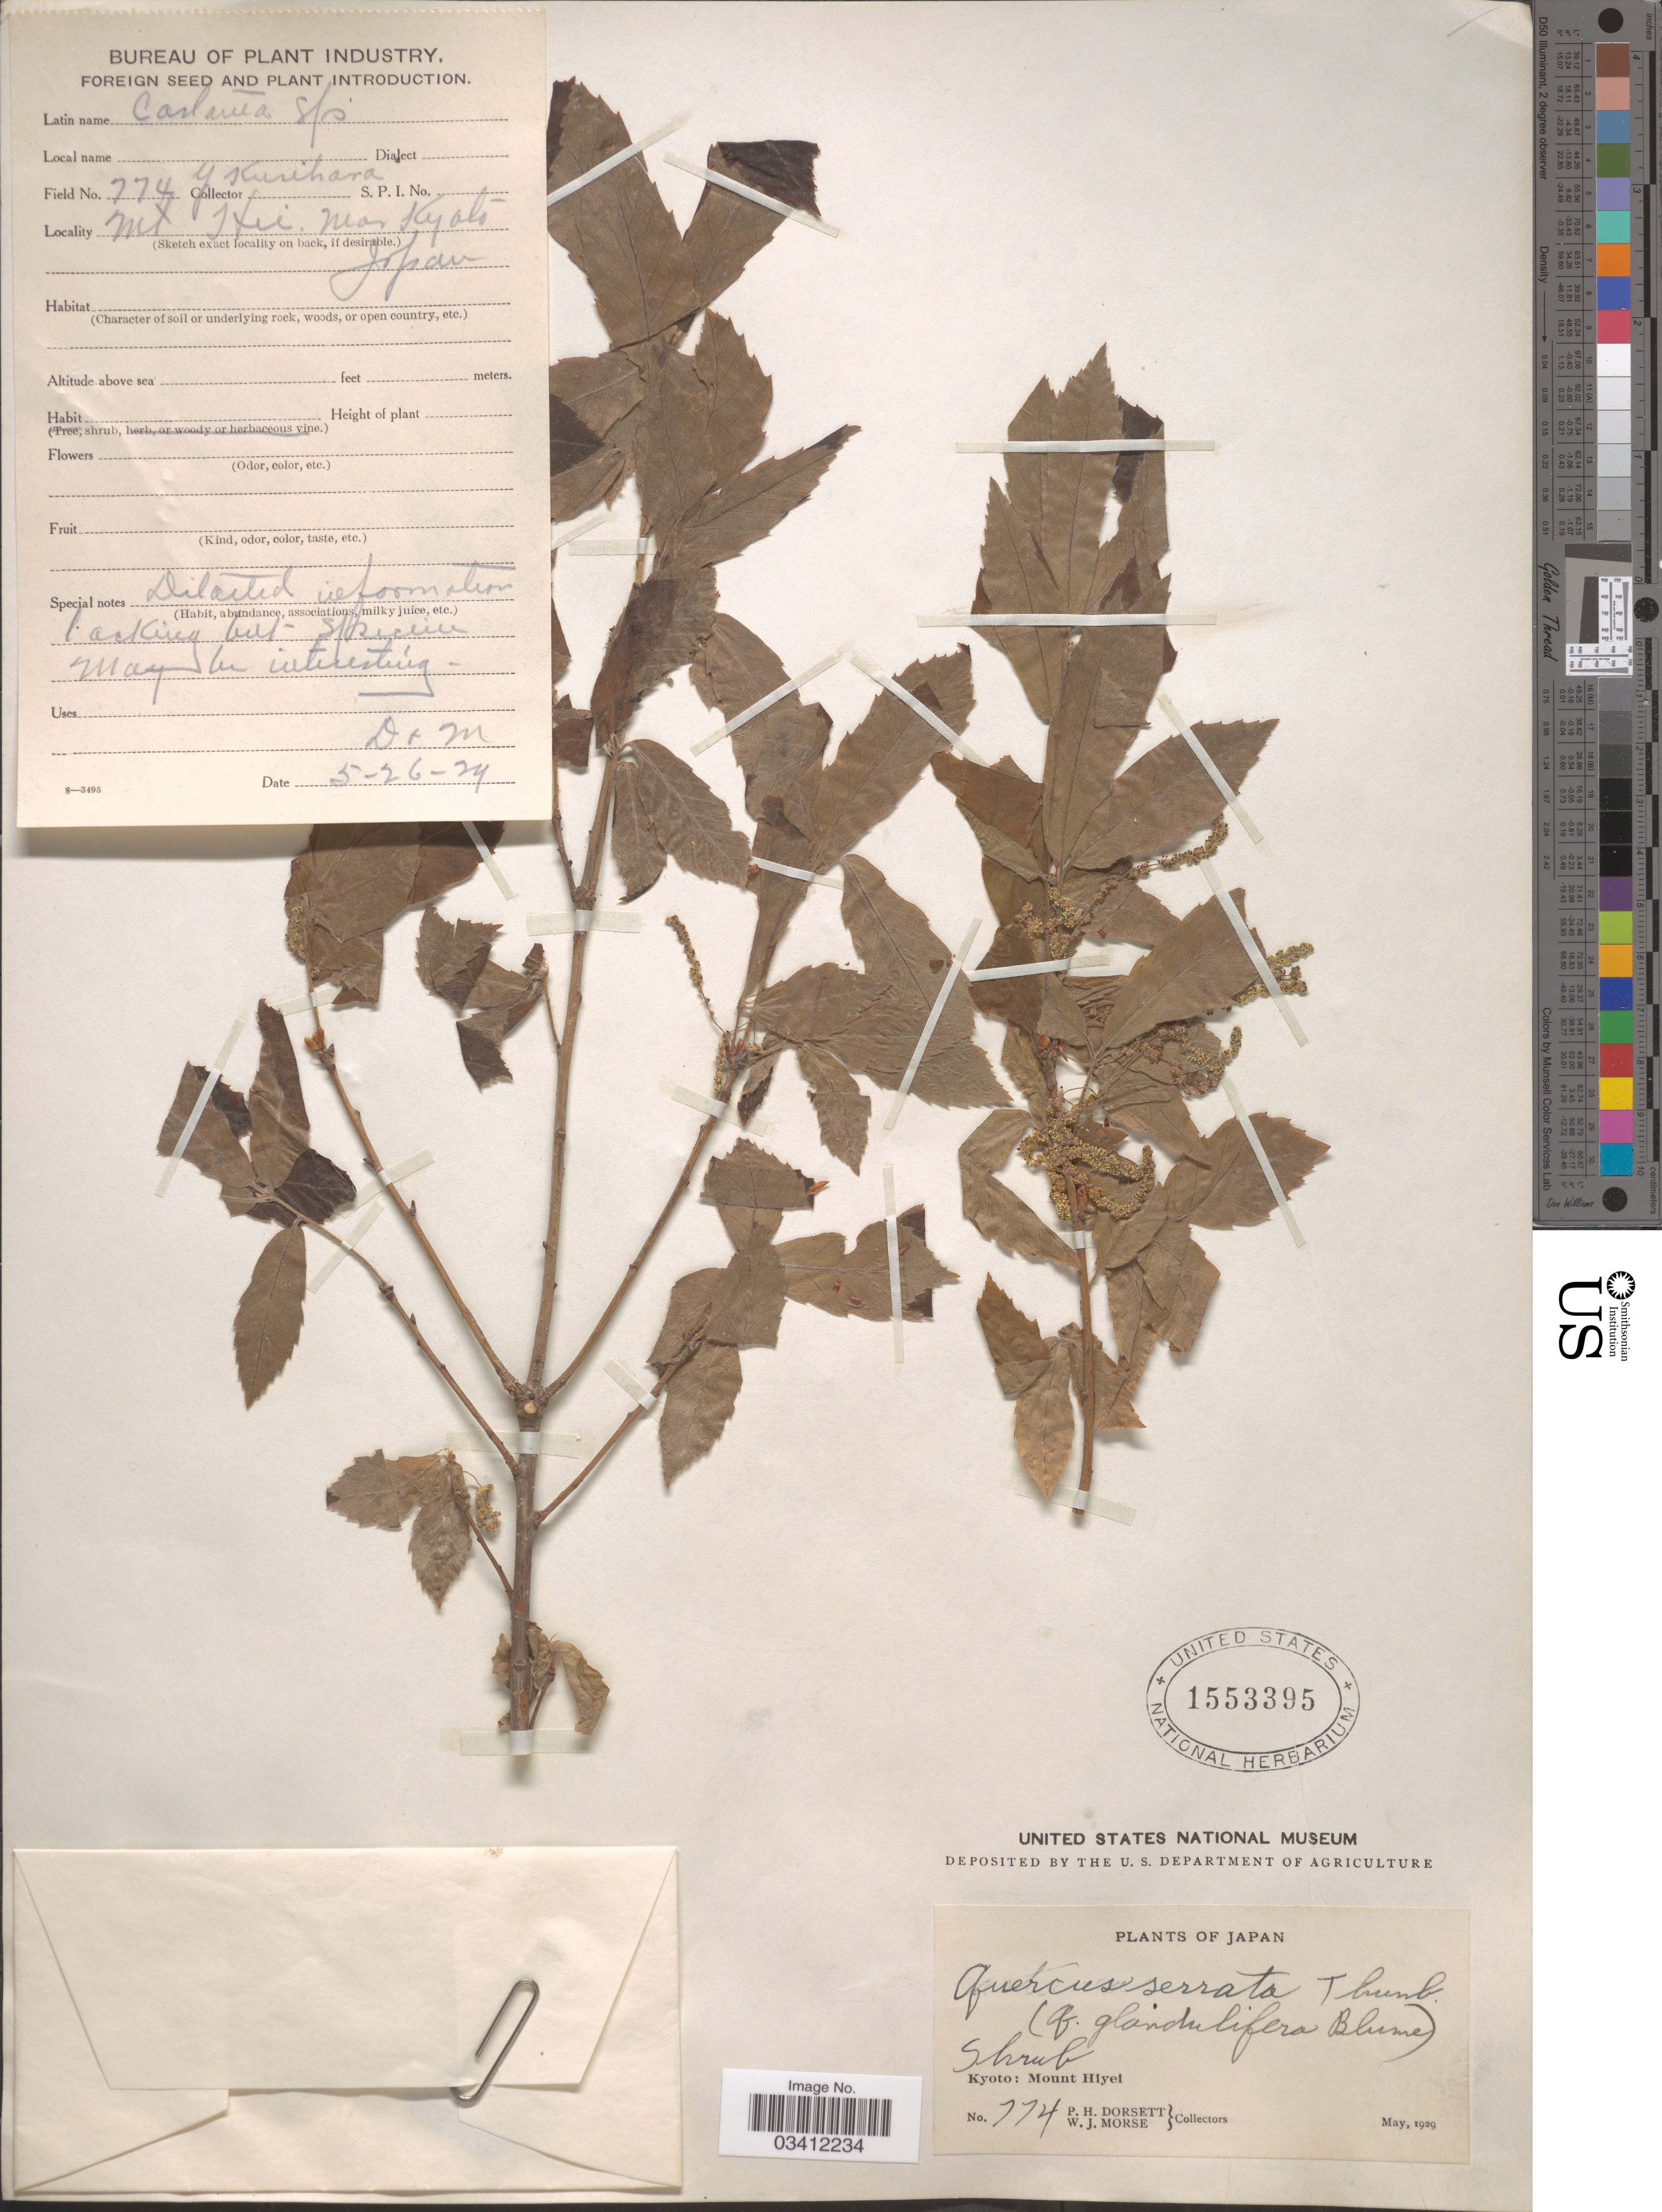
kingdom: Plantae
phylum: Tracheophyta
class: Magnoliopsida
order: Fagales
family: Fagaceae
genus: Quercus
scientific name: Quercus serrata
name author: Thunb.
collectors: P. H. Dorsett & W. J. Morse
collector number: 774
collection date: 1929-05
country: Japan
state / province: Kyoto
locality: Mount Hiyei.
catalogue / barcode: US 1553395